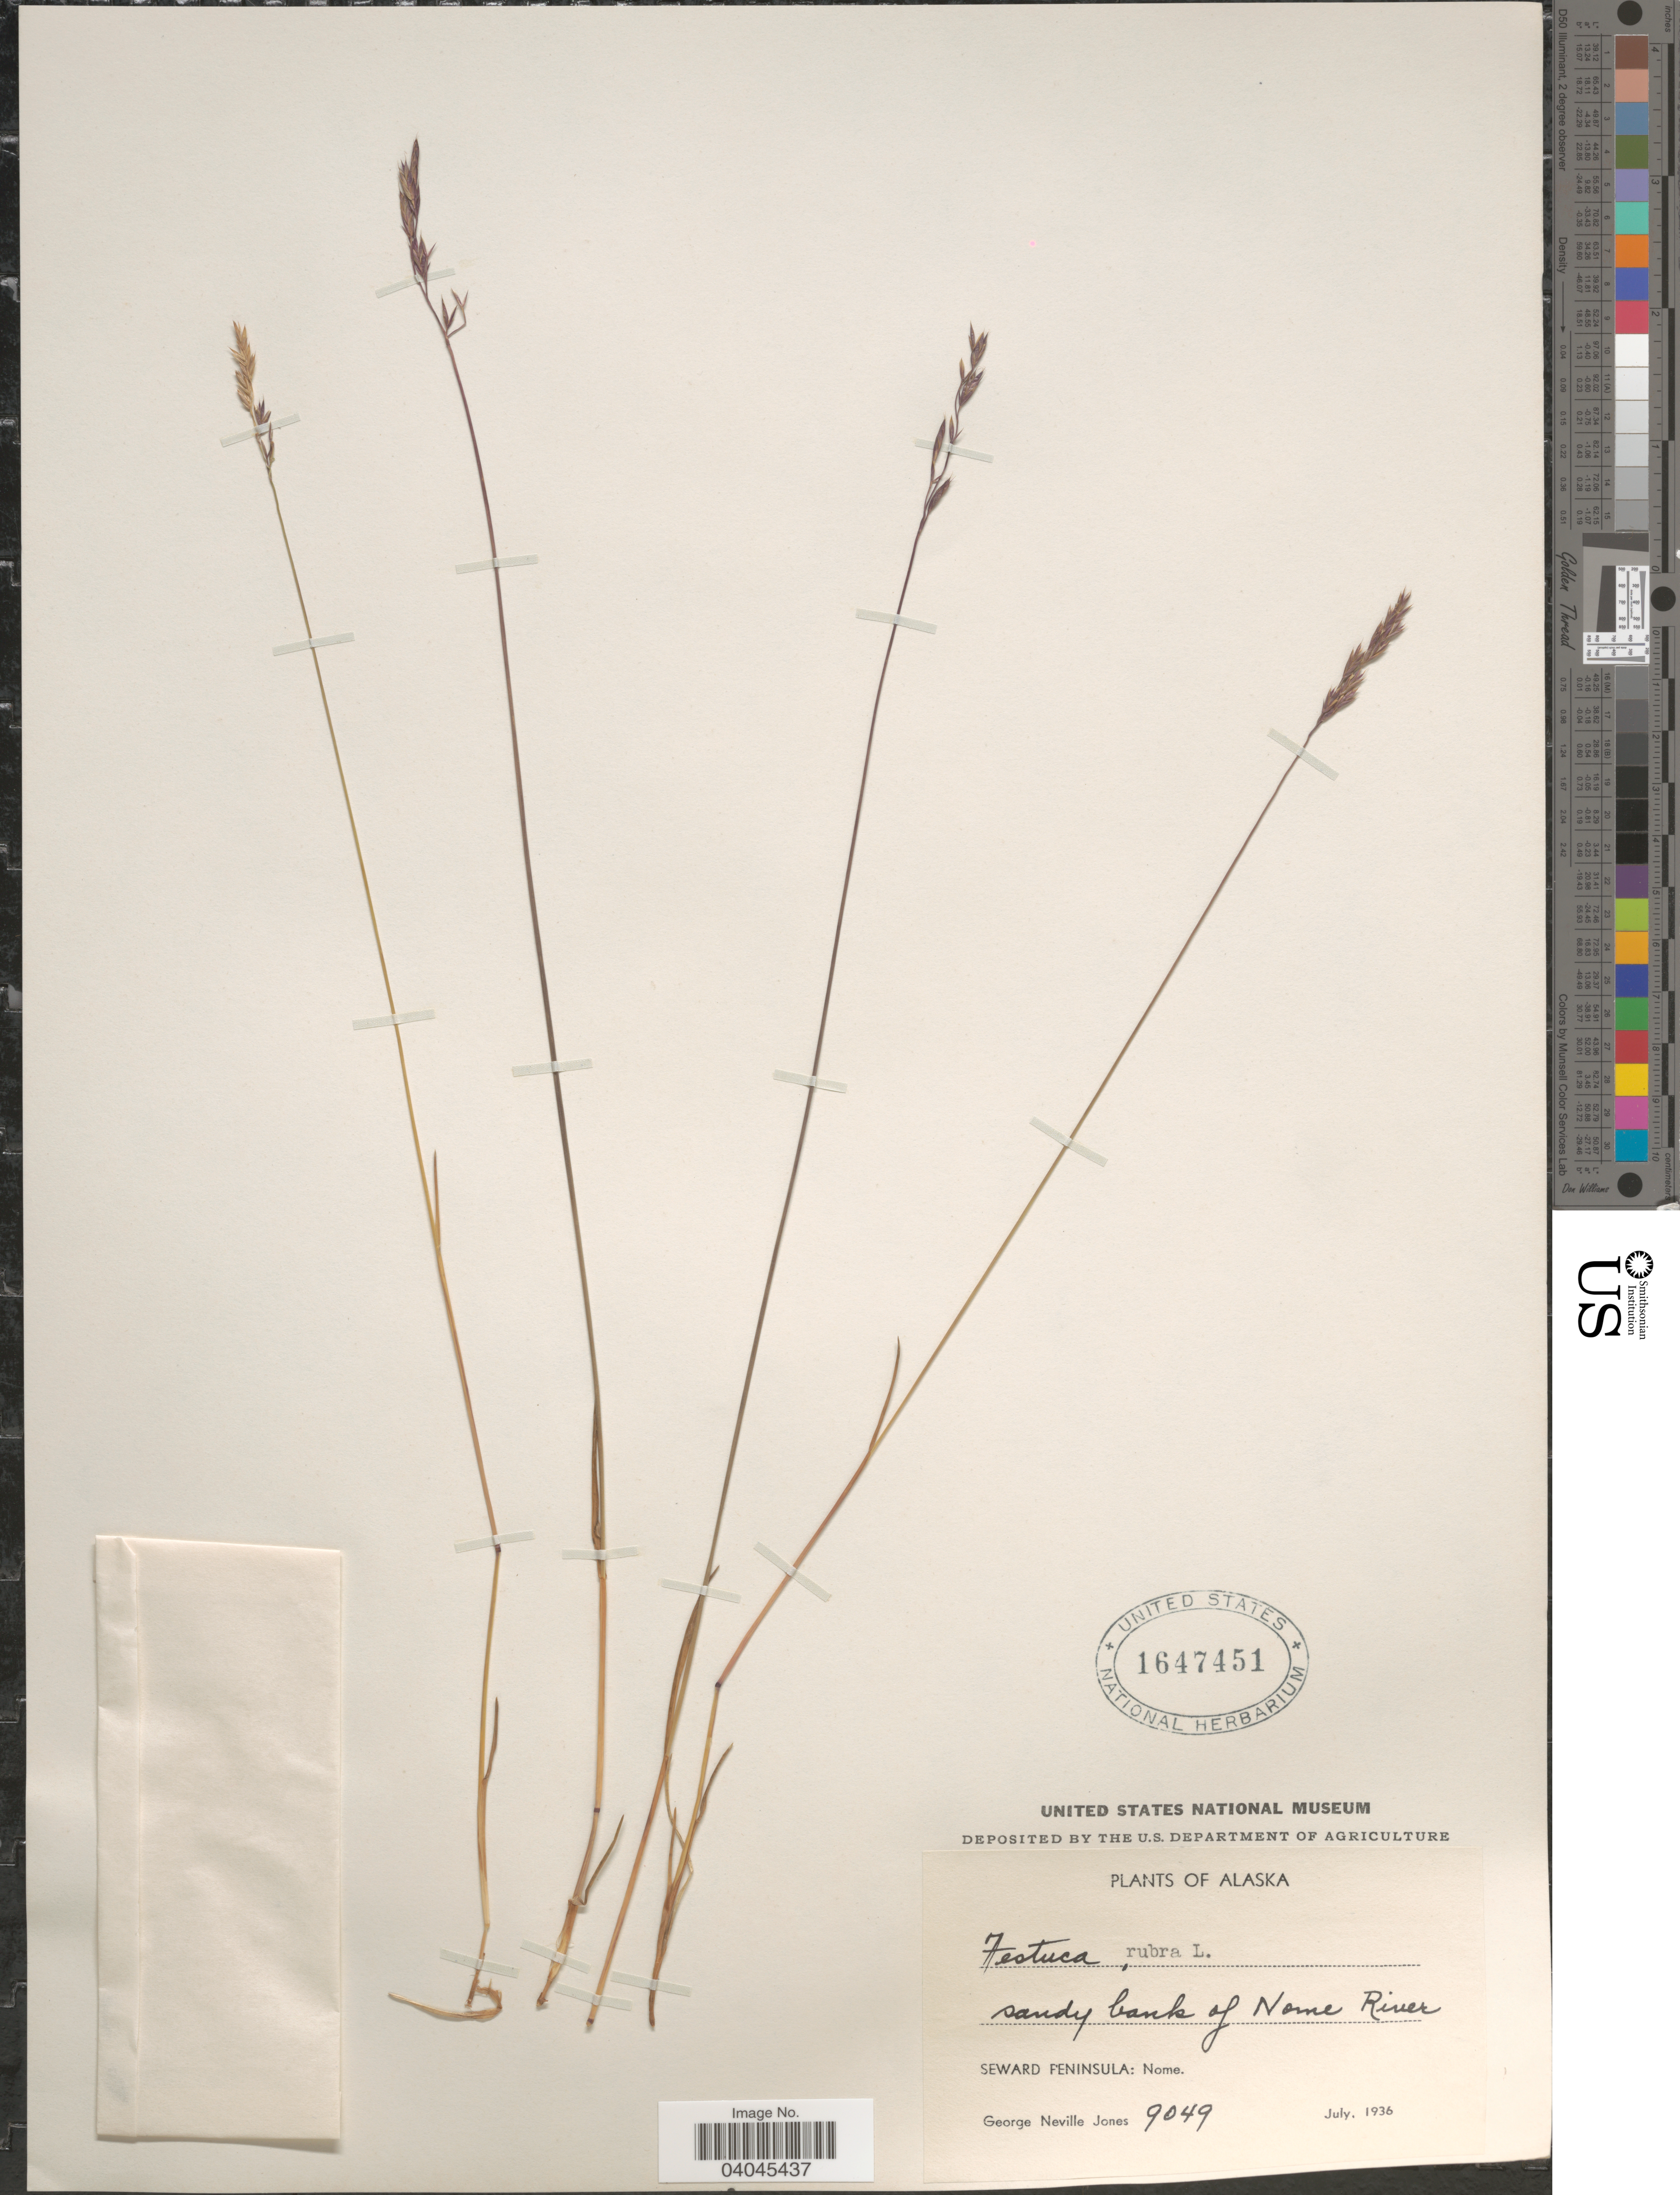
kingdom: Plantae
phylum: Tracheophyta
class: Liliopsida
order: Poales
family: Poaceae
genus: Festuca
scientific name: Festuca rubra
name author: L.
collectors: G. N. Jones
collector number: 9049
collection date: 1936-07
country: United States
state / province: Alaska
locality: Sandy bank of Nome River. Seward Peninsula: Nome.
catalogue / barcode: US 1647451